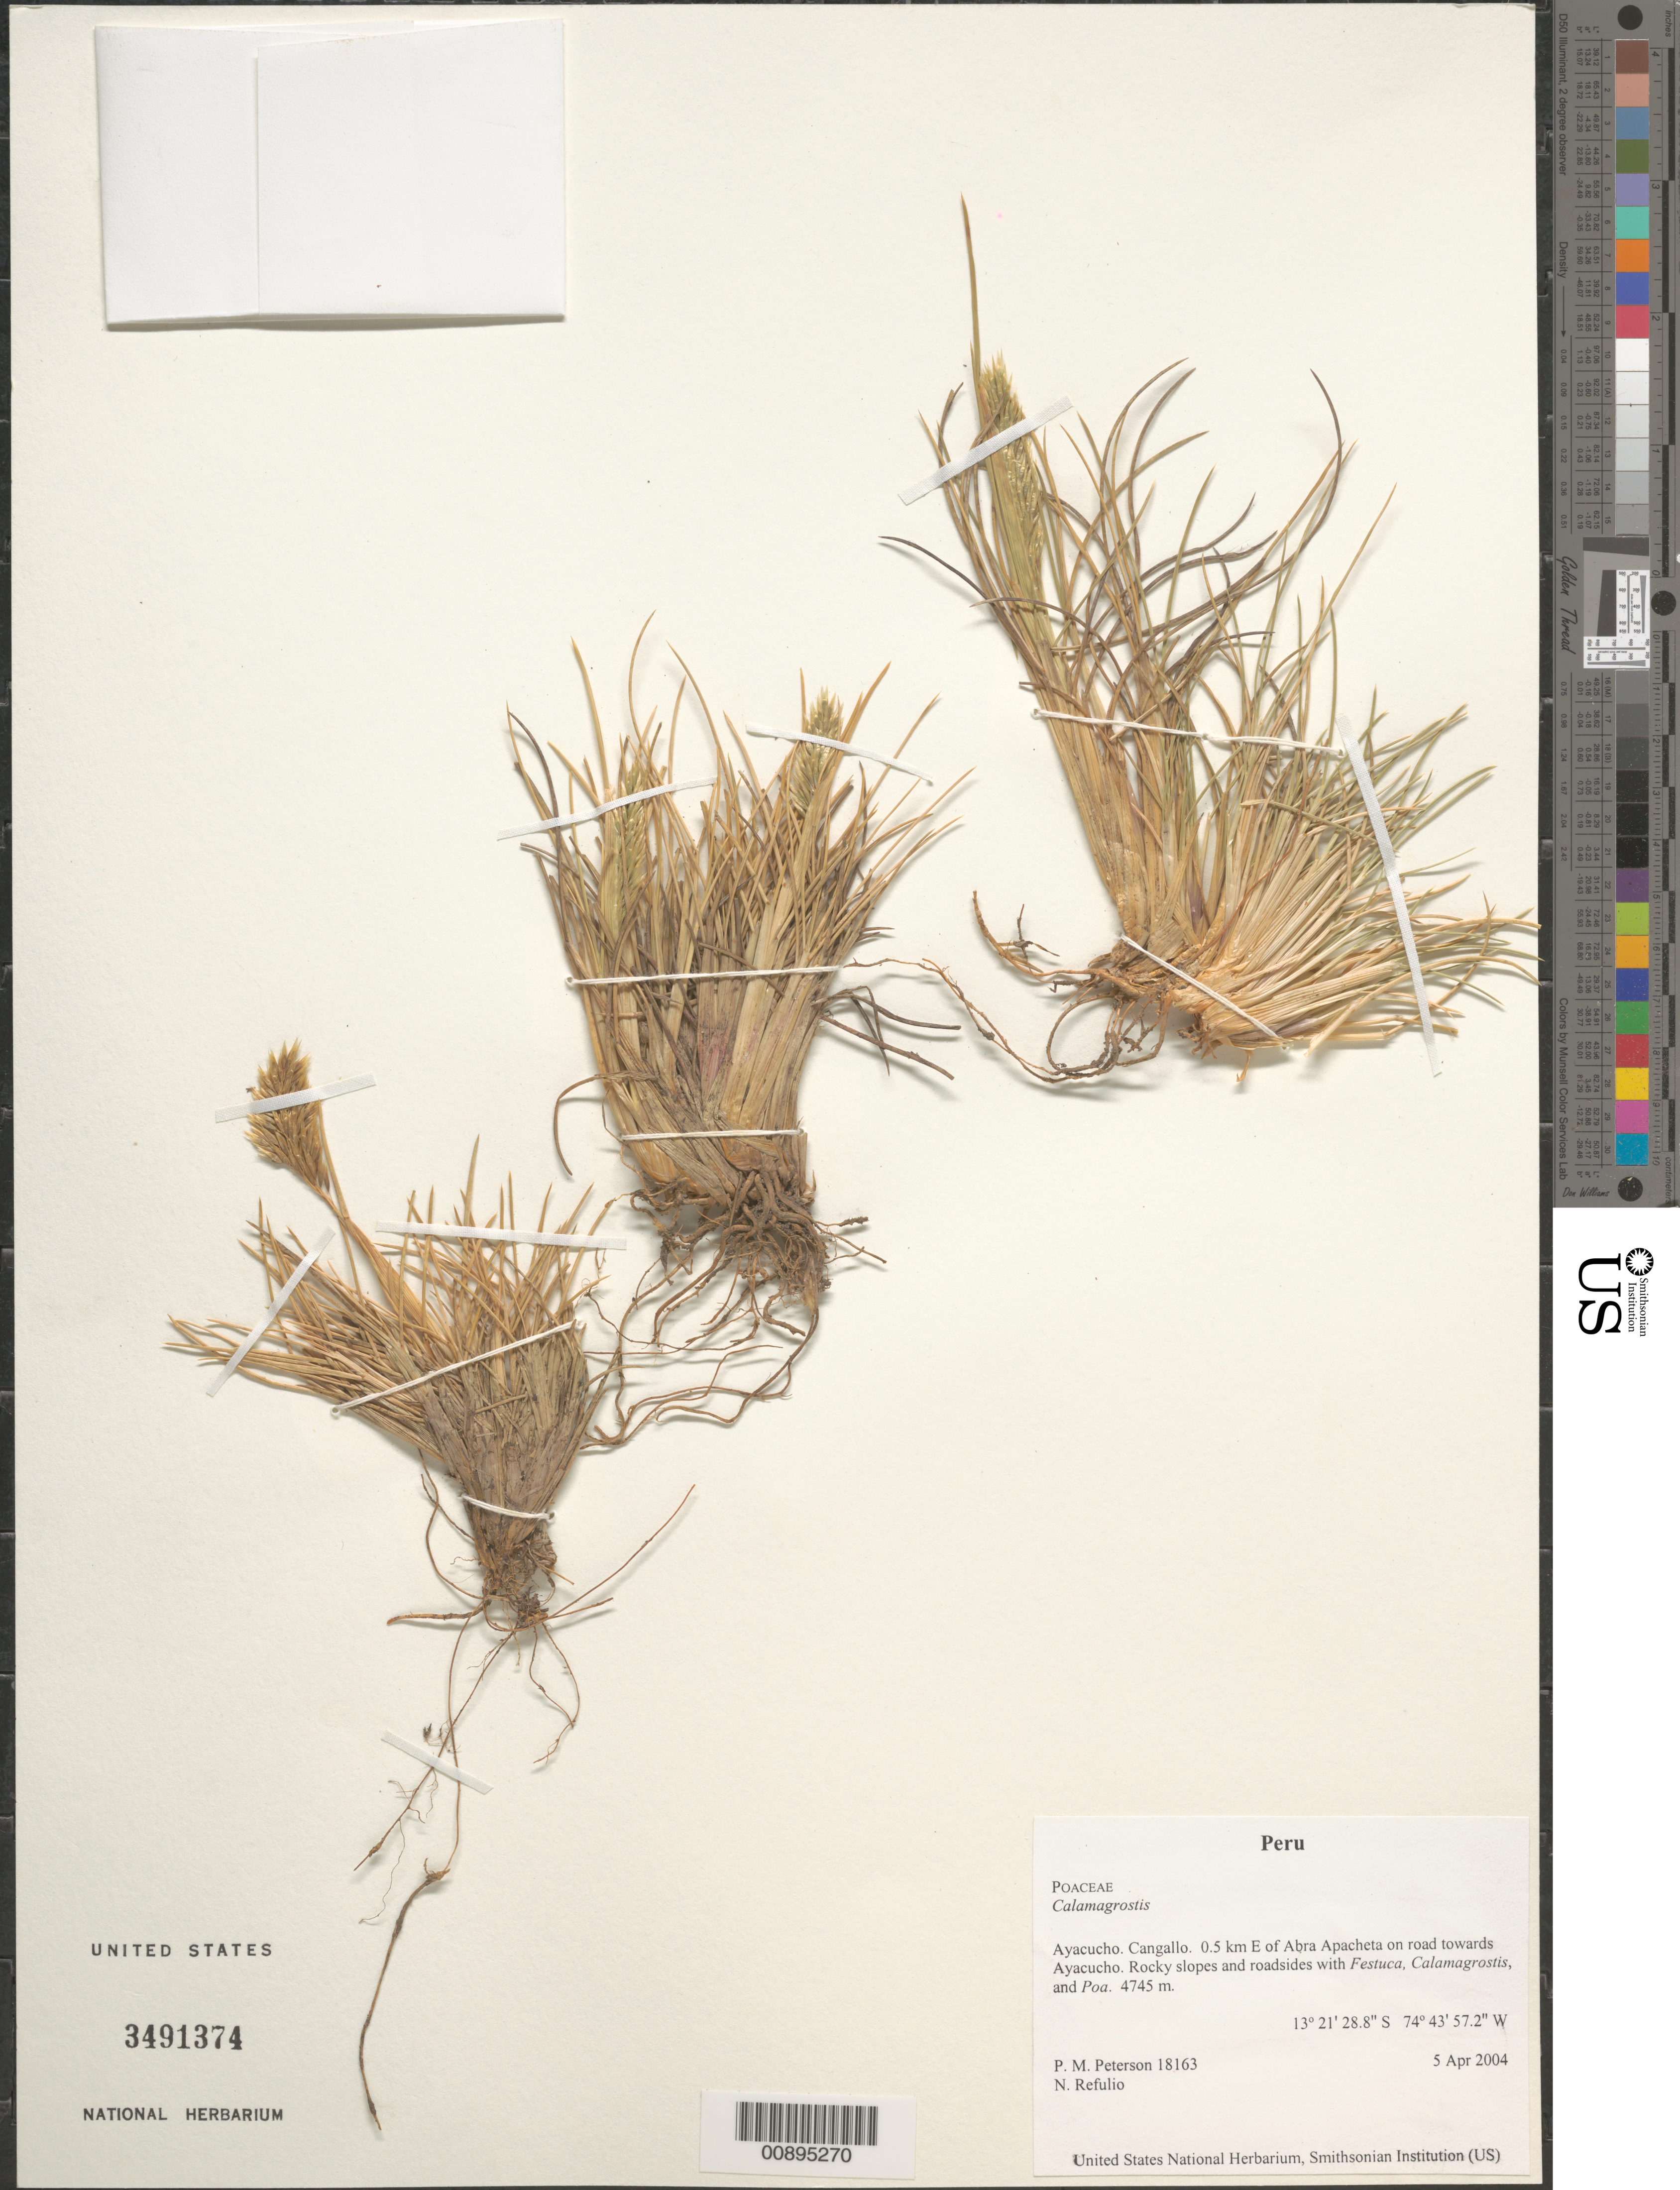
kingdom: Plantae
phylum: Tracheophyta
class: Liliopsida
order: Poales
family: Poaceae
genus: Calamagrostis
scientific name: Calamagrostis sp.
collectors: P. M. Peterson & N. Refulio-Rodríguez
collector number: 18163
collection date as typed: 05 Apr 2004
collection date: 2004-04-05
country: Peru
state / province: Ayacucho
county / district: Cangallo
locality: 0.5 km E of Abra Apacheta on road towards Ayacucho. Rocky slopes and roadsides with Festuca, Calamagrostis, and Poa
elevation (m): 4745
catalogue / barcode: US 3491374